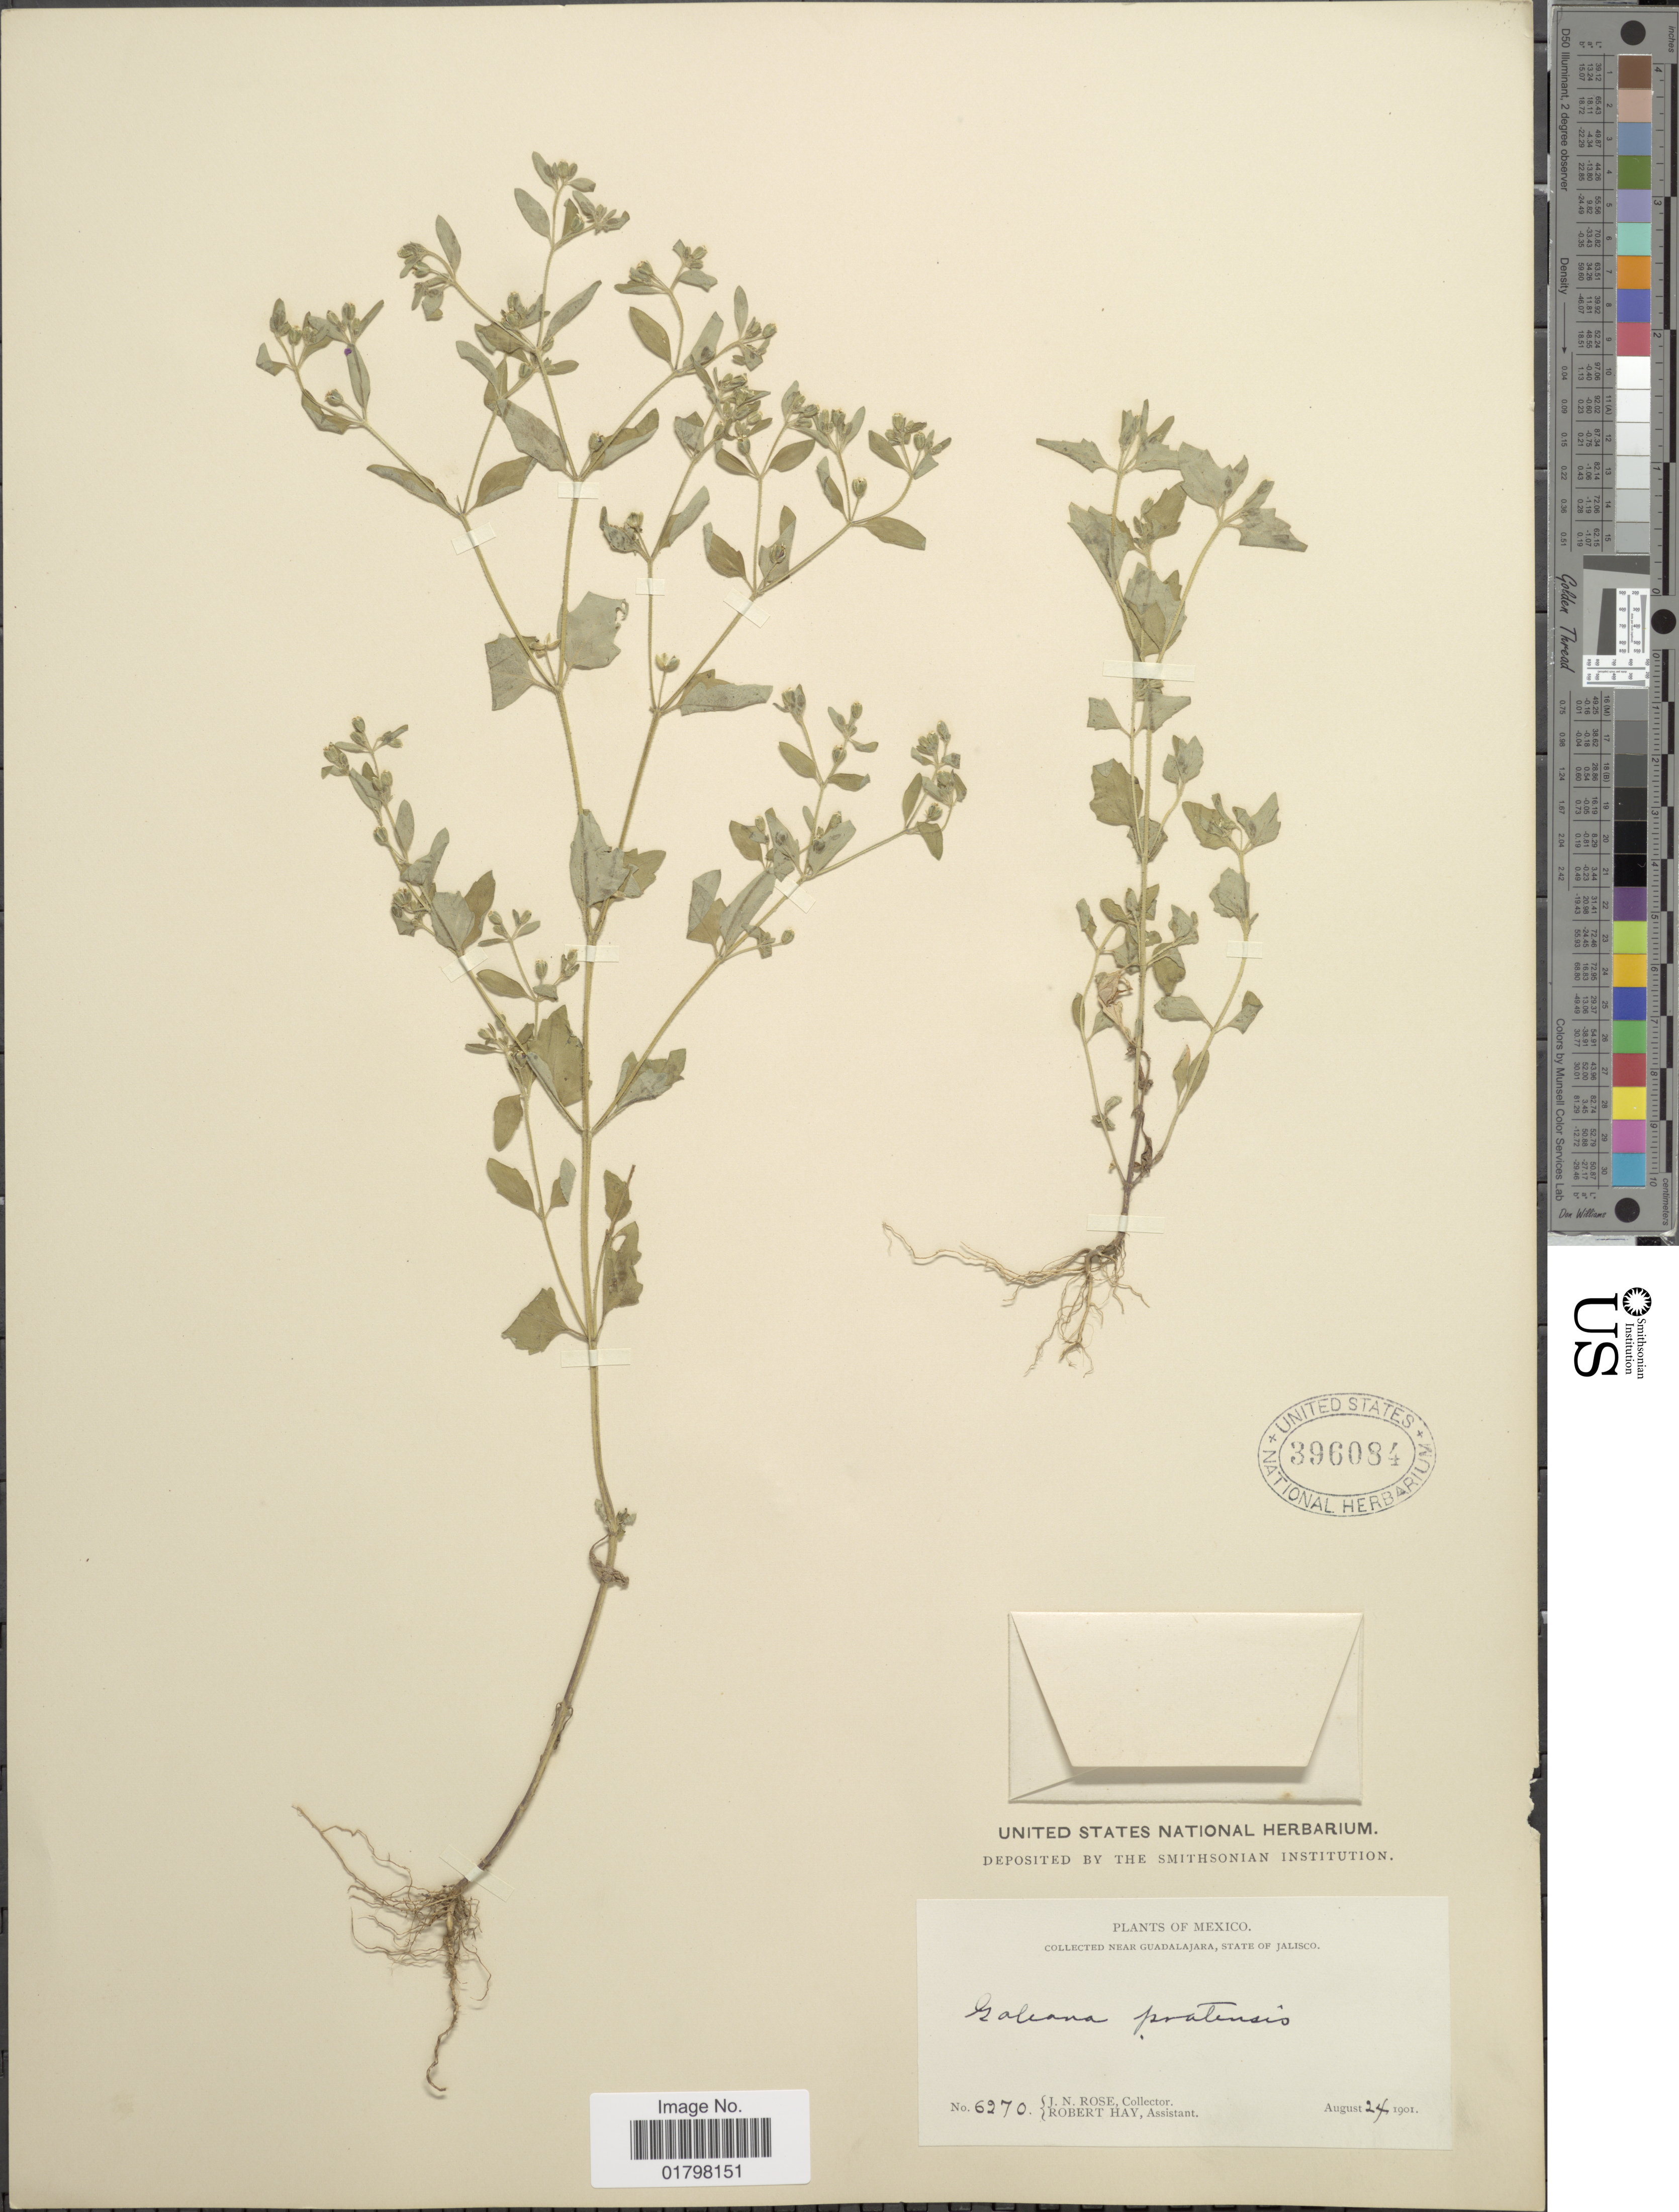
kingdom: Plantae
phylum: Tracheophyta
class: Magnoliopsida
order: Asterales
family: Asteraceae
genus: Galeana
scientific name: Galeana pratensis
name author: (Kunth) Rydb.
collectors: J. N. Rose & R. Hay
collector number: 6270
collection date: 1901-08-24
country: Mexico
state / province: Jalisco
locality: Near Guadalajara, State of Jalisco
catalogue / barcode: US 396084